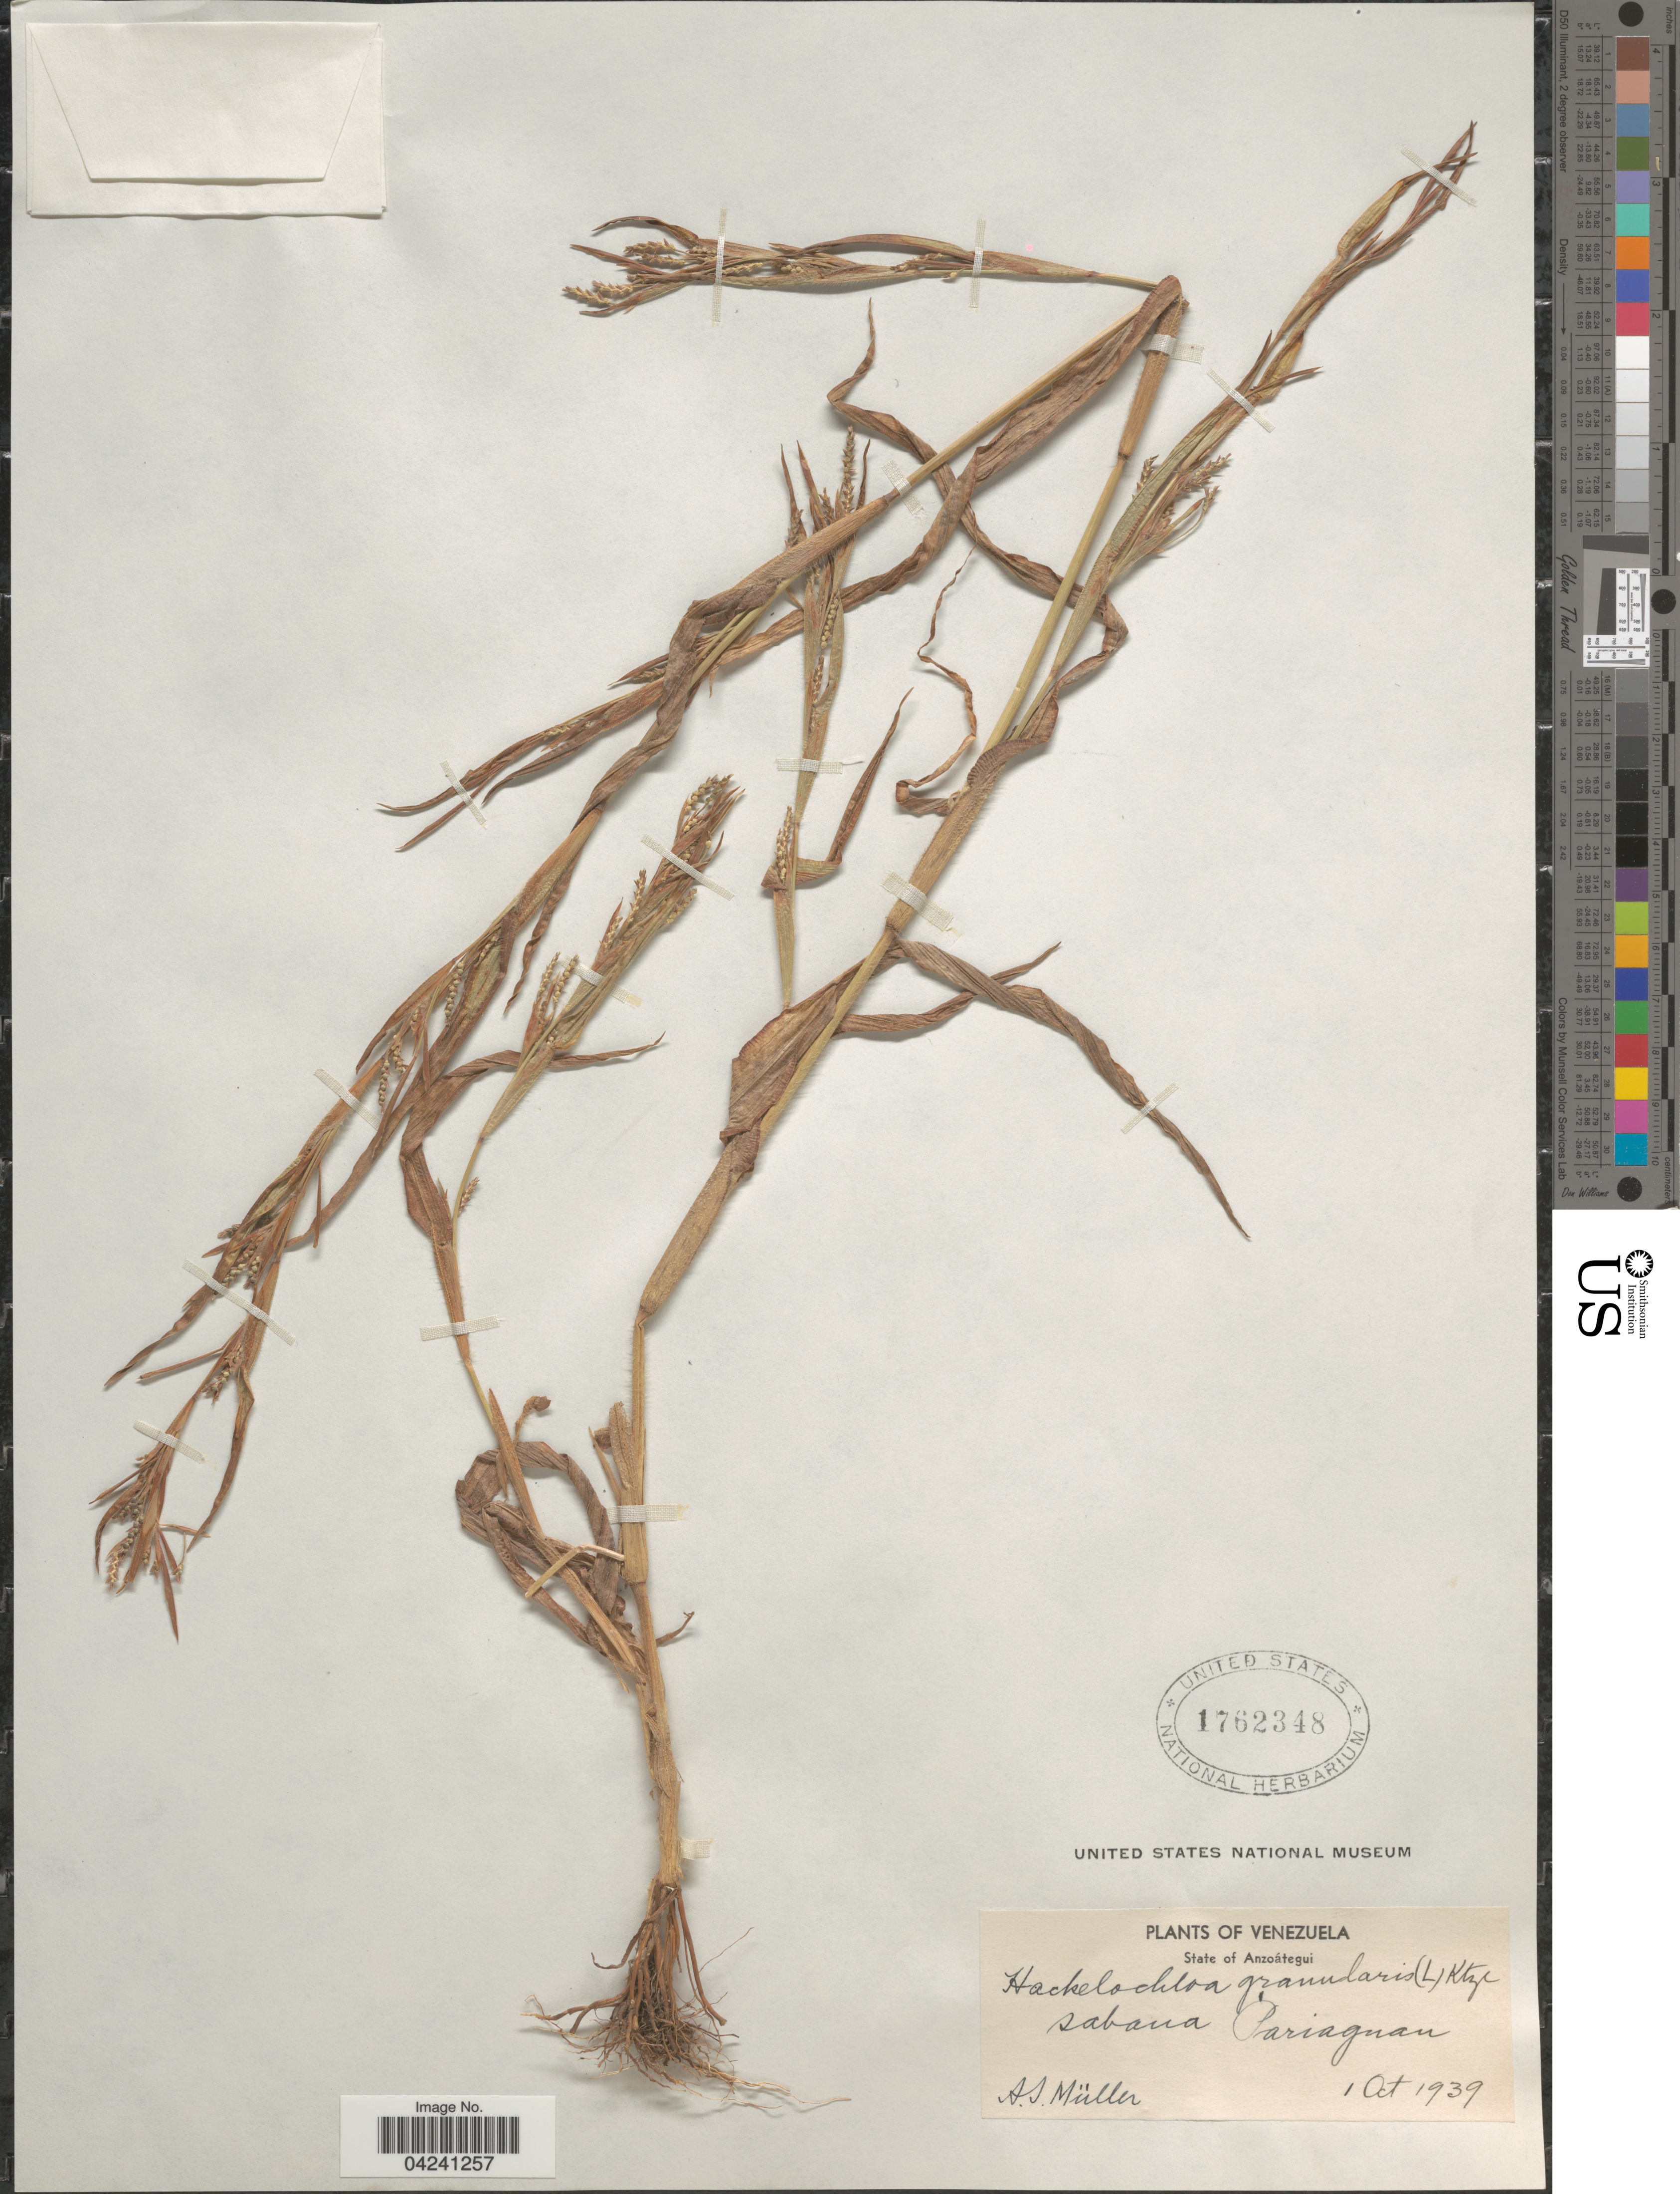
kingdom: Plantae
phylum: Tracheophyta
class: Liliopsida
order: Poales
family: Poaceae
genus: Hackelochloa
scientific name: Hackelochloa granularis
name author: (L.) Kuntze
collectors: A. Muller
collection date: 1939-10-01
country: Venezuela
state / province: Anzoategui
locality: Pariaguan.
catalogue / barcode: US 1762348